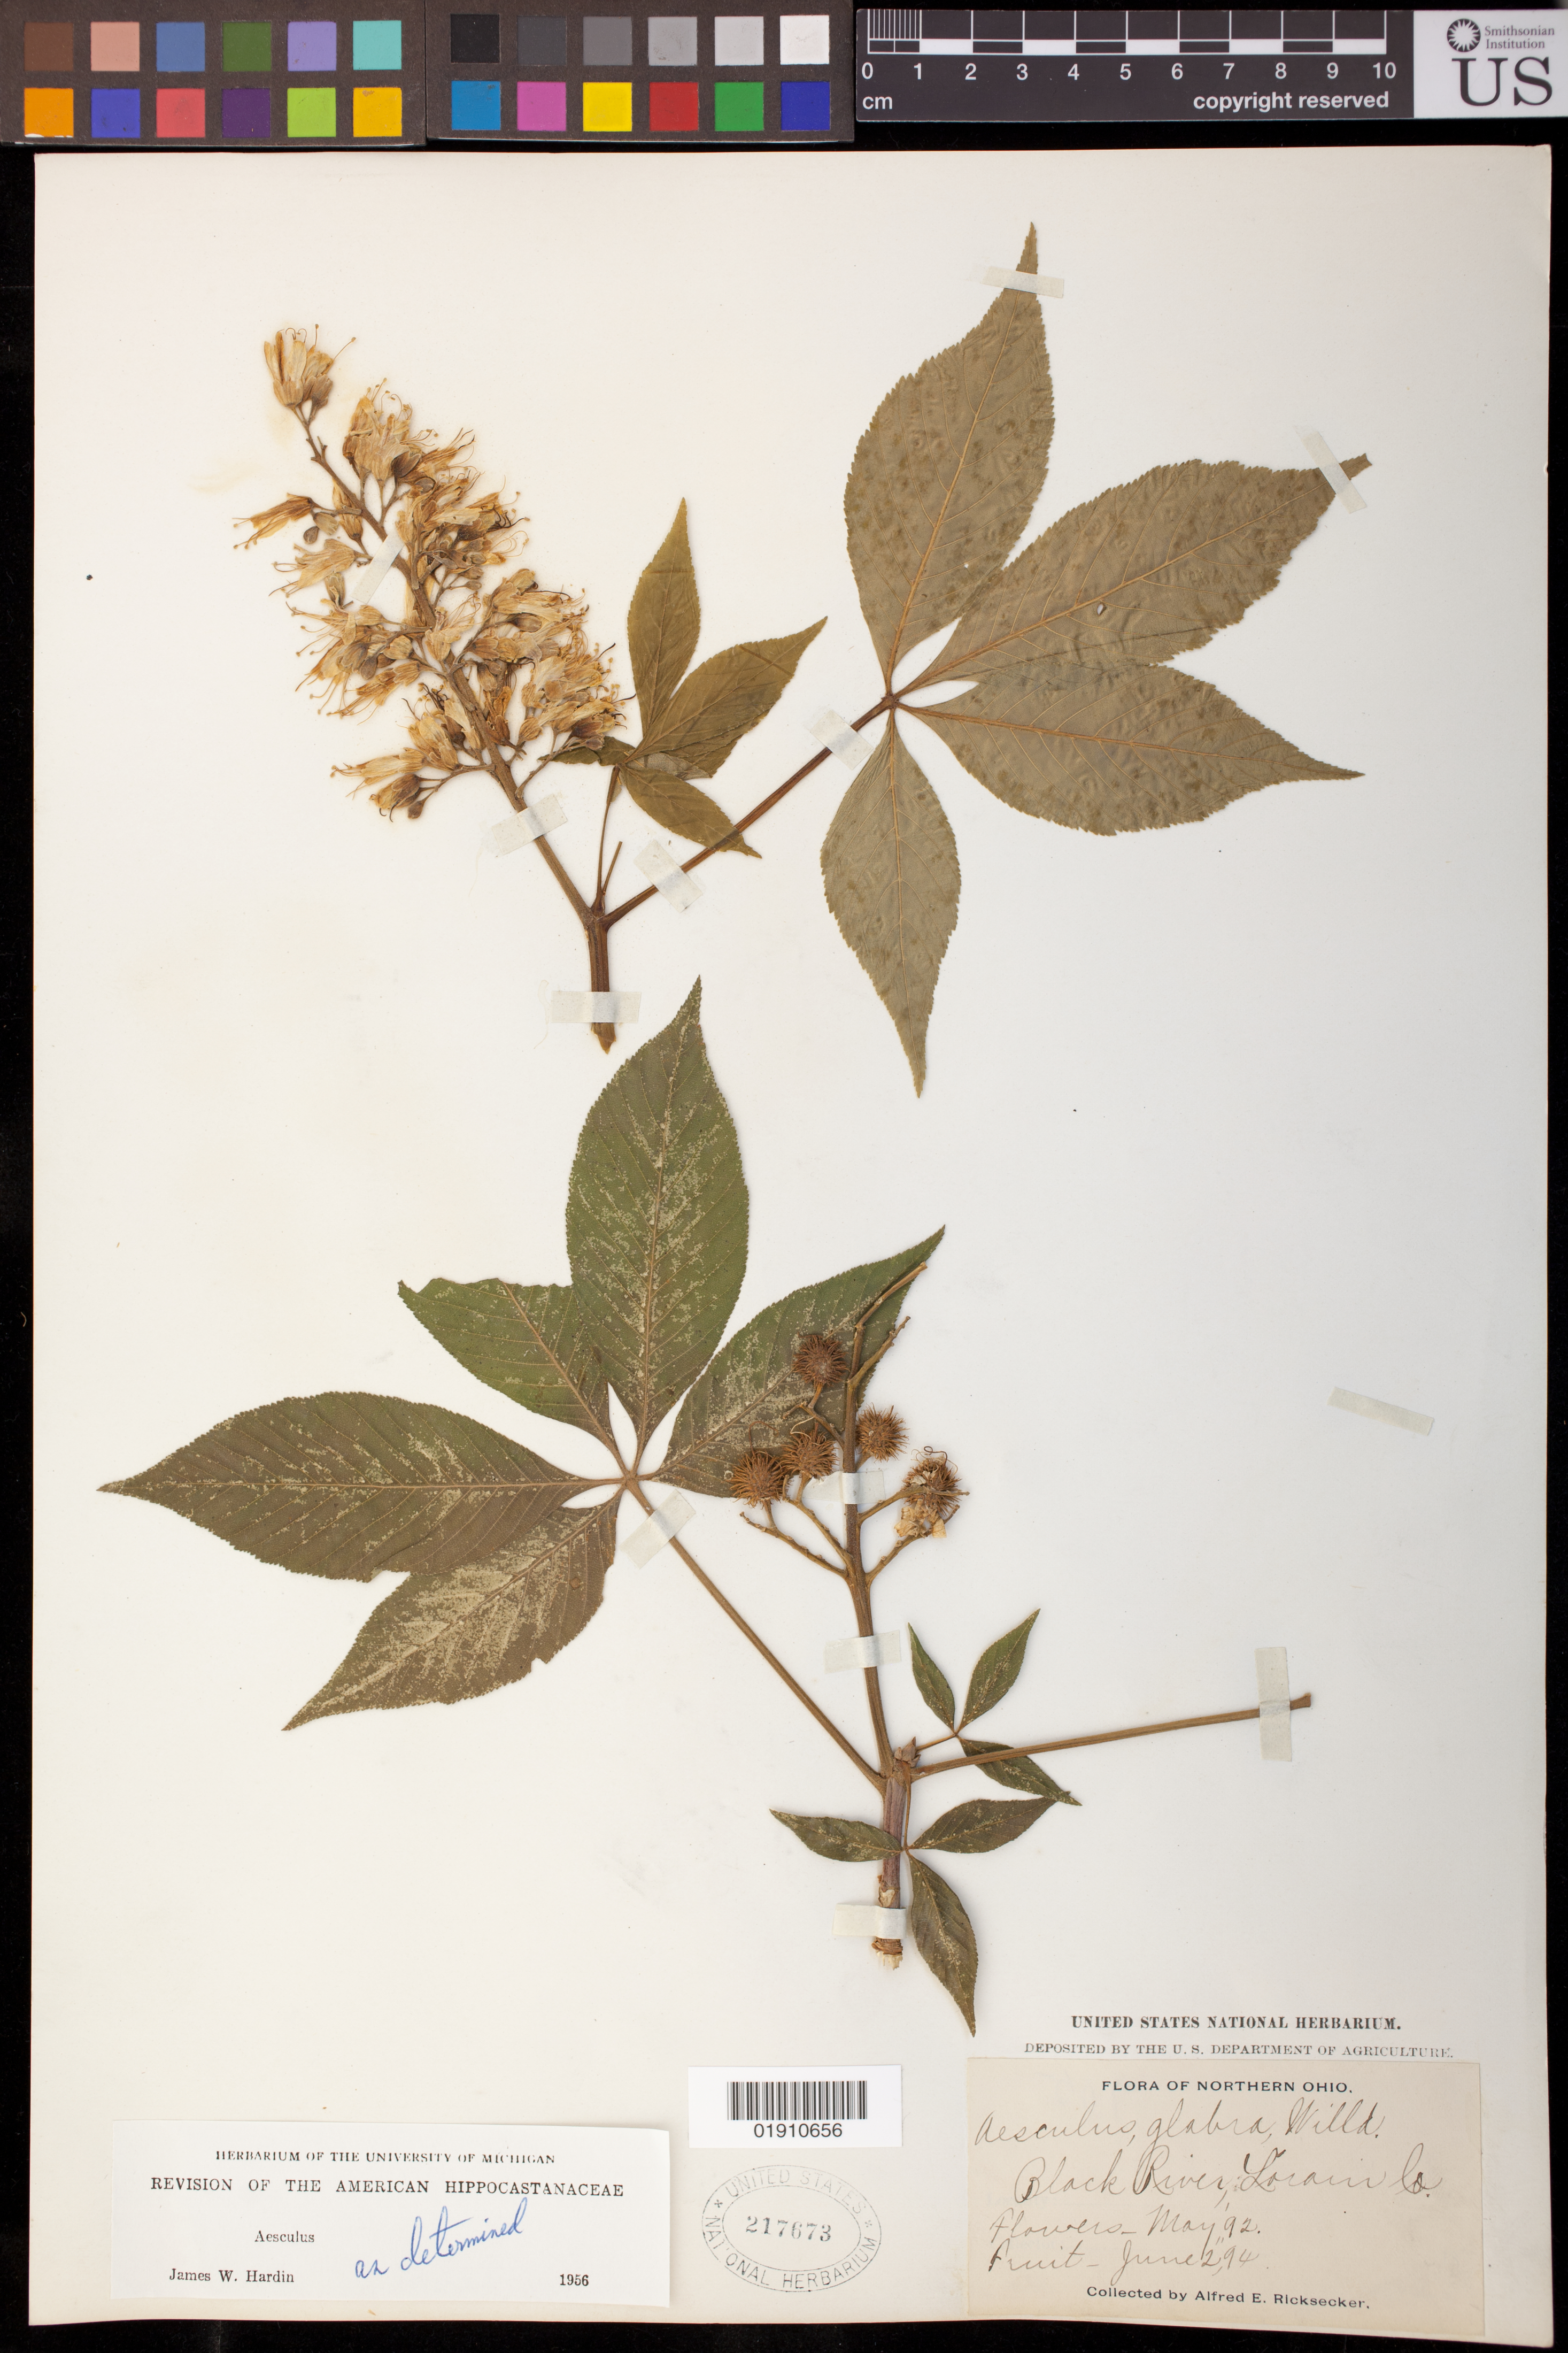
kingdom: Plantae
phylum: Tracheophyta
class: Magnoliopsida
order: Sapindales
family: Sapindaceae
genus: Aesculus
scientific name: Aesculus glabra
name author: Willd.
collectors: A. E. Ricksecker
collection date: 1892-05-01,1894-06-02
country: United States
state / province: Ohio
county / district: Lorain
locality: Black River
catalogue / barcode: US 217673